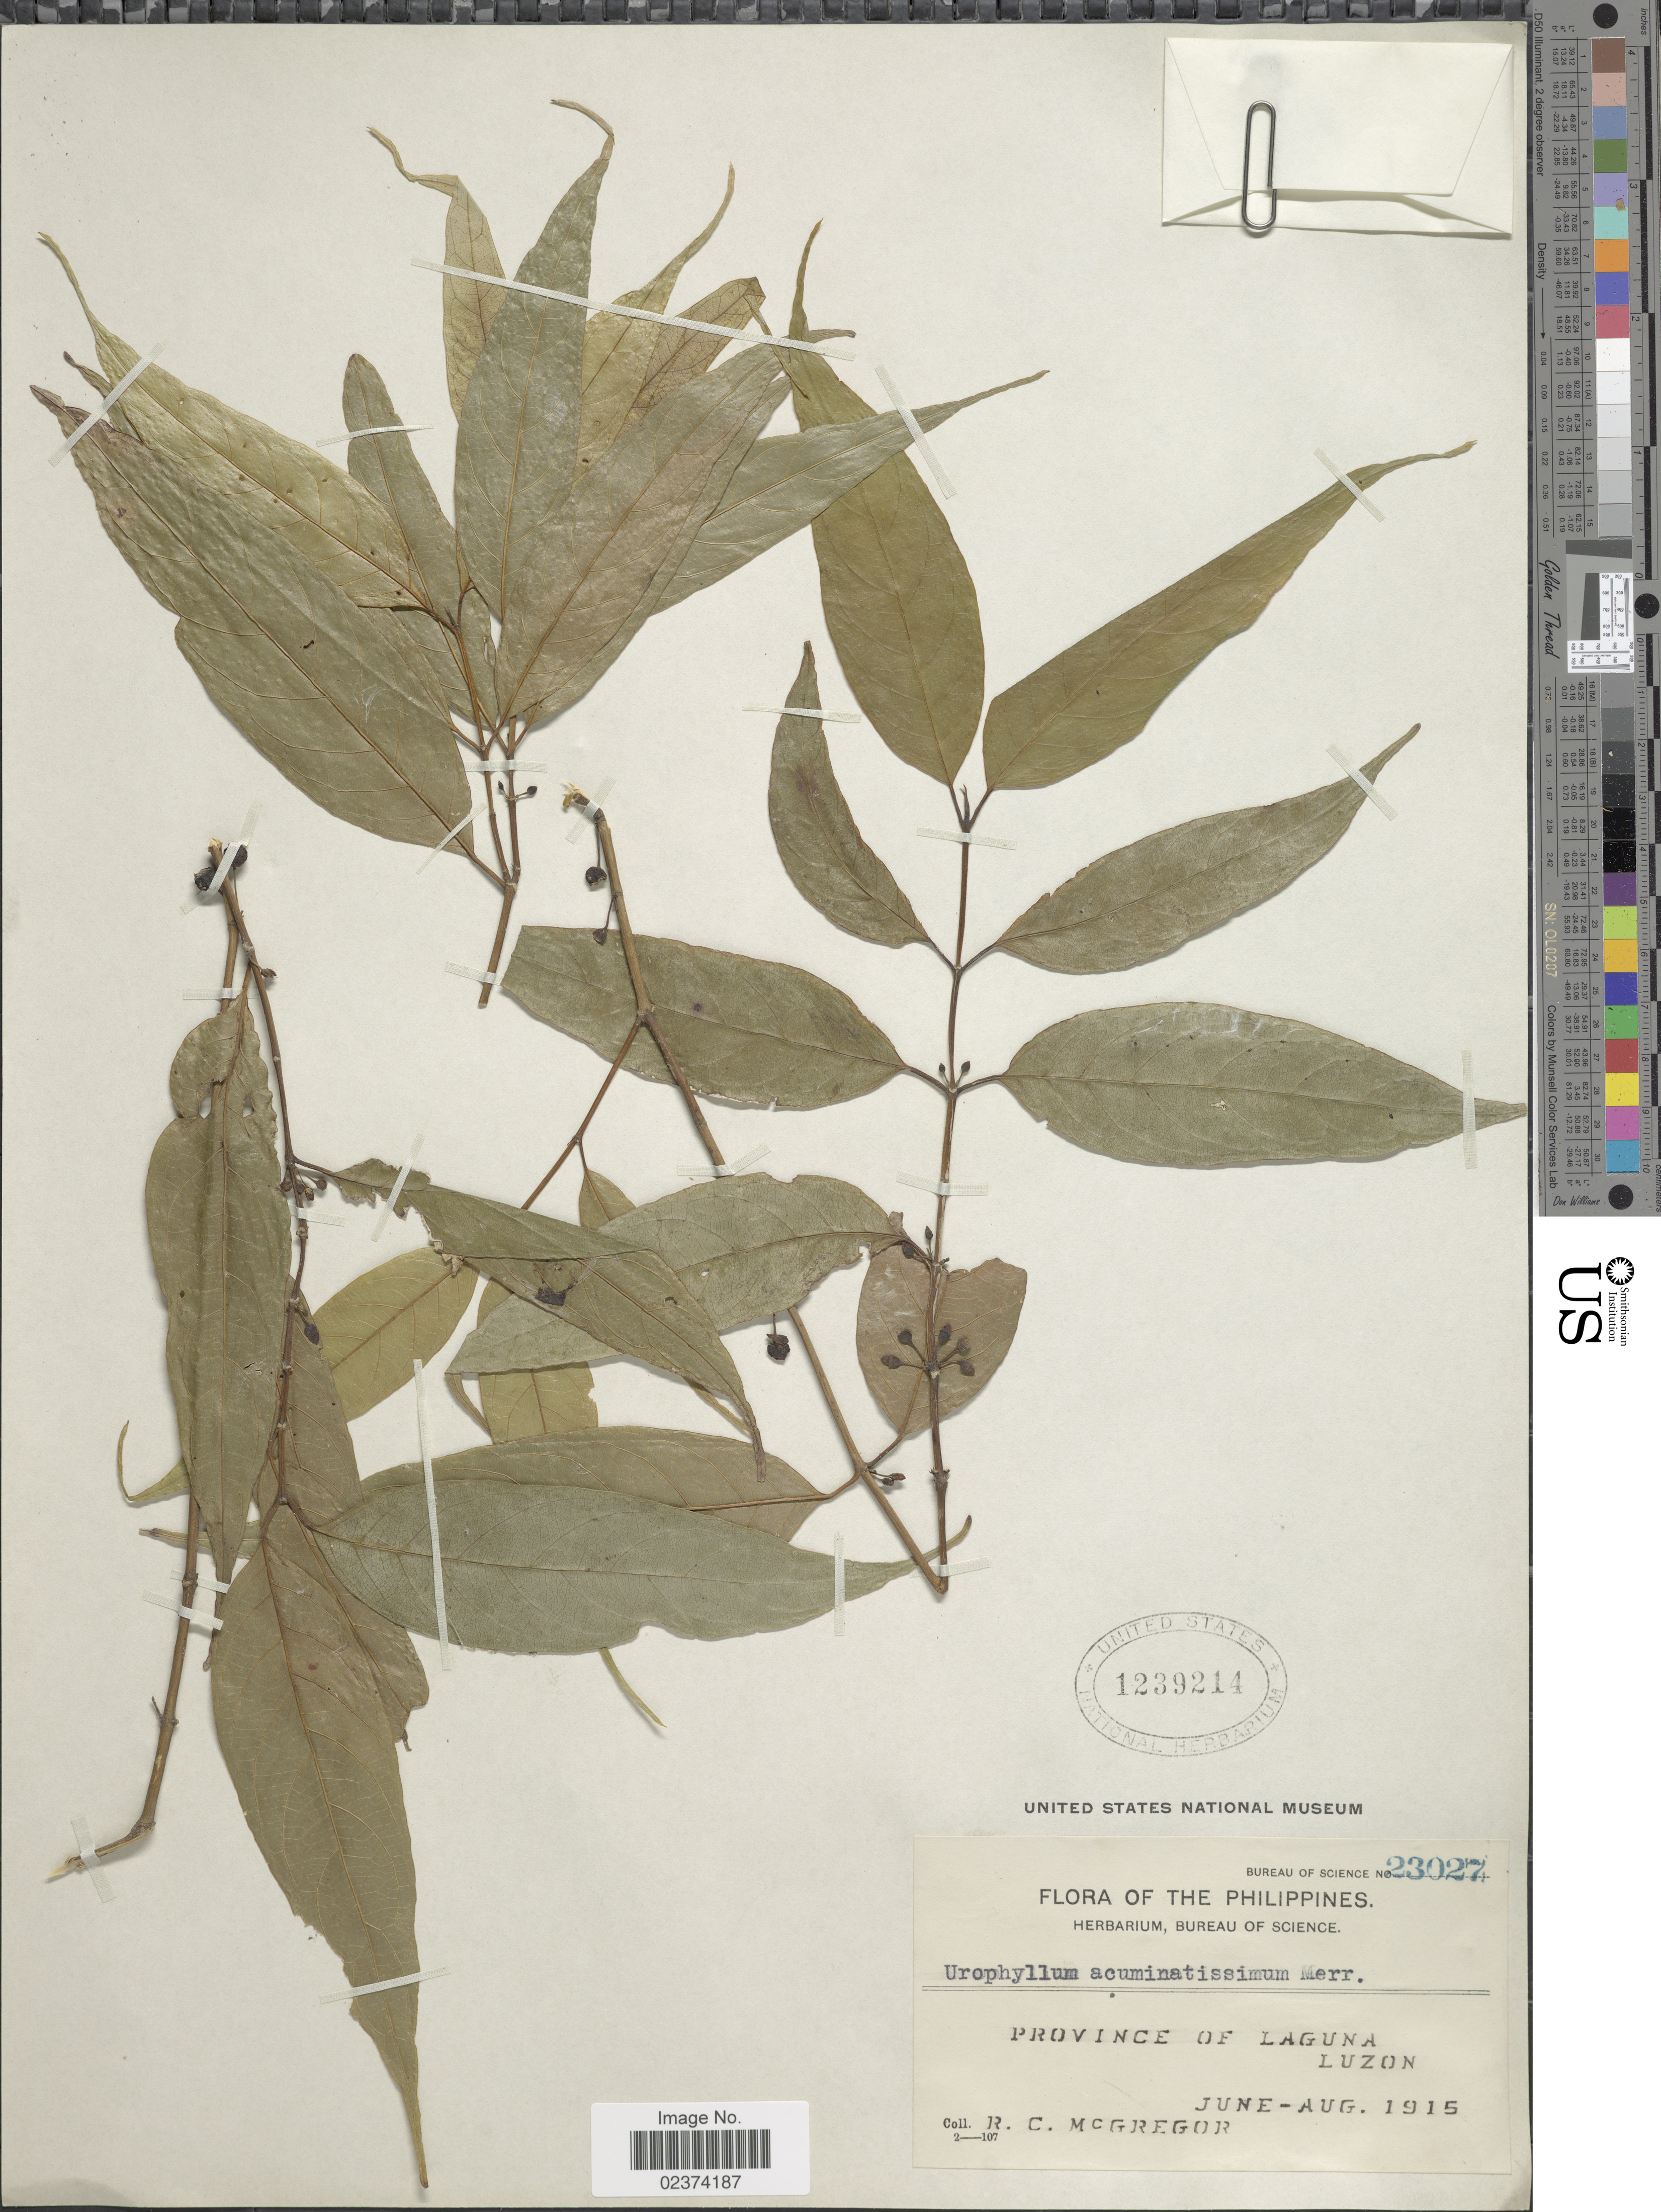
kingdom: Plantae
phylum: Tracheophyta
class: Magnoliopsida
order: Gentianales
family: Rubiaceae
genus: Urophyllum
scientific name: Urophyllum acuminatissimum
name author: Merr.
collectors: R. C. McGregor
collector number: Bureau of Science 23027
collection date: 1915-06/1915-08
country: Philippines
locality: Province of Laguna, Luzon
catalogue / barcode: US 1239214